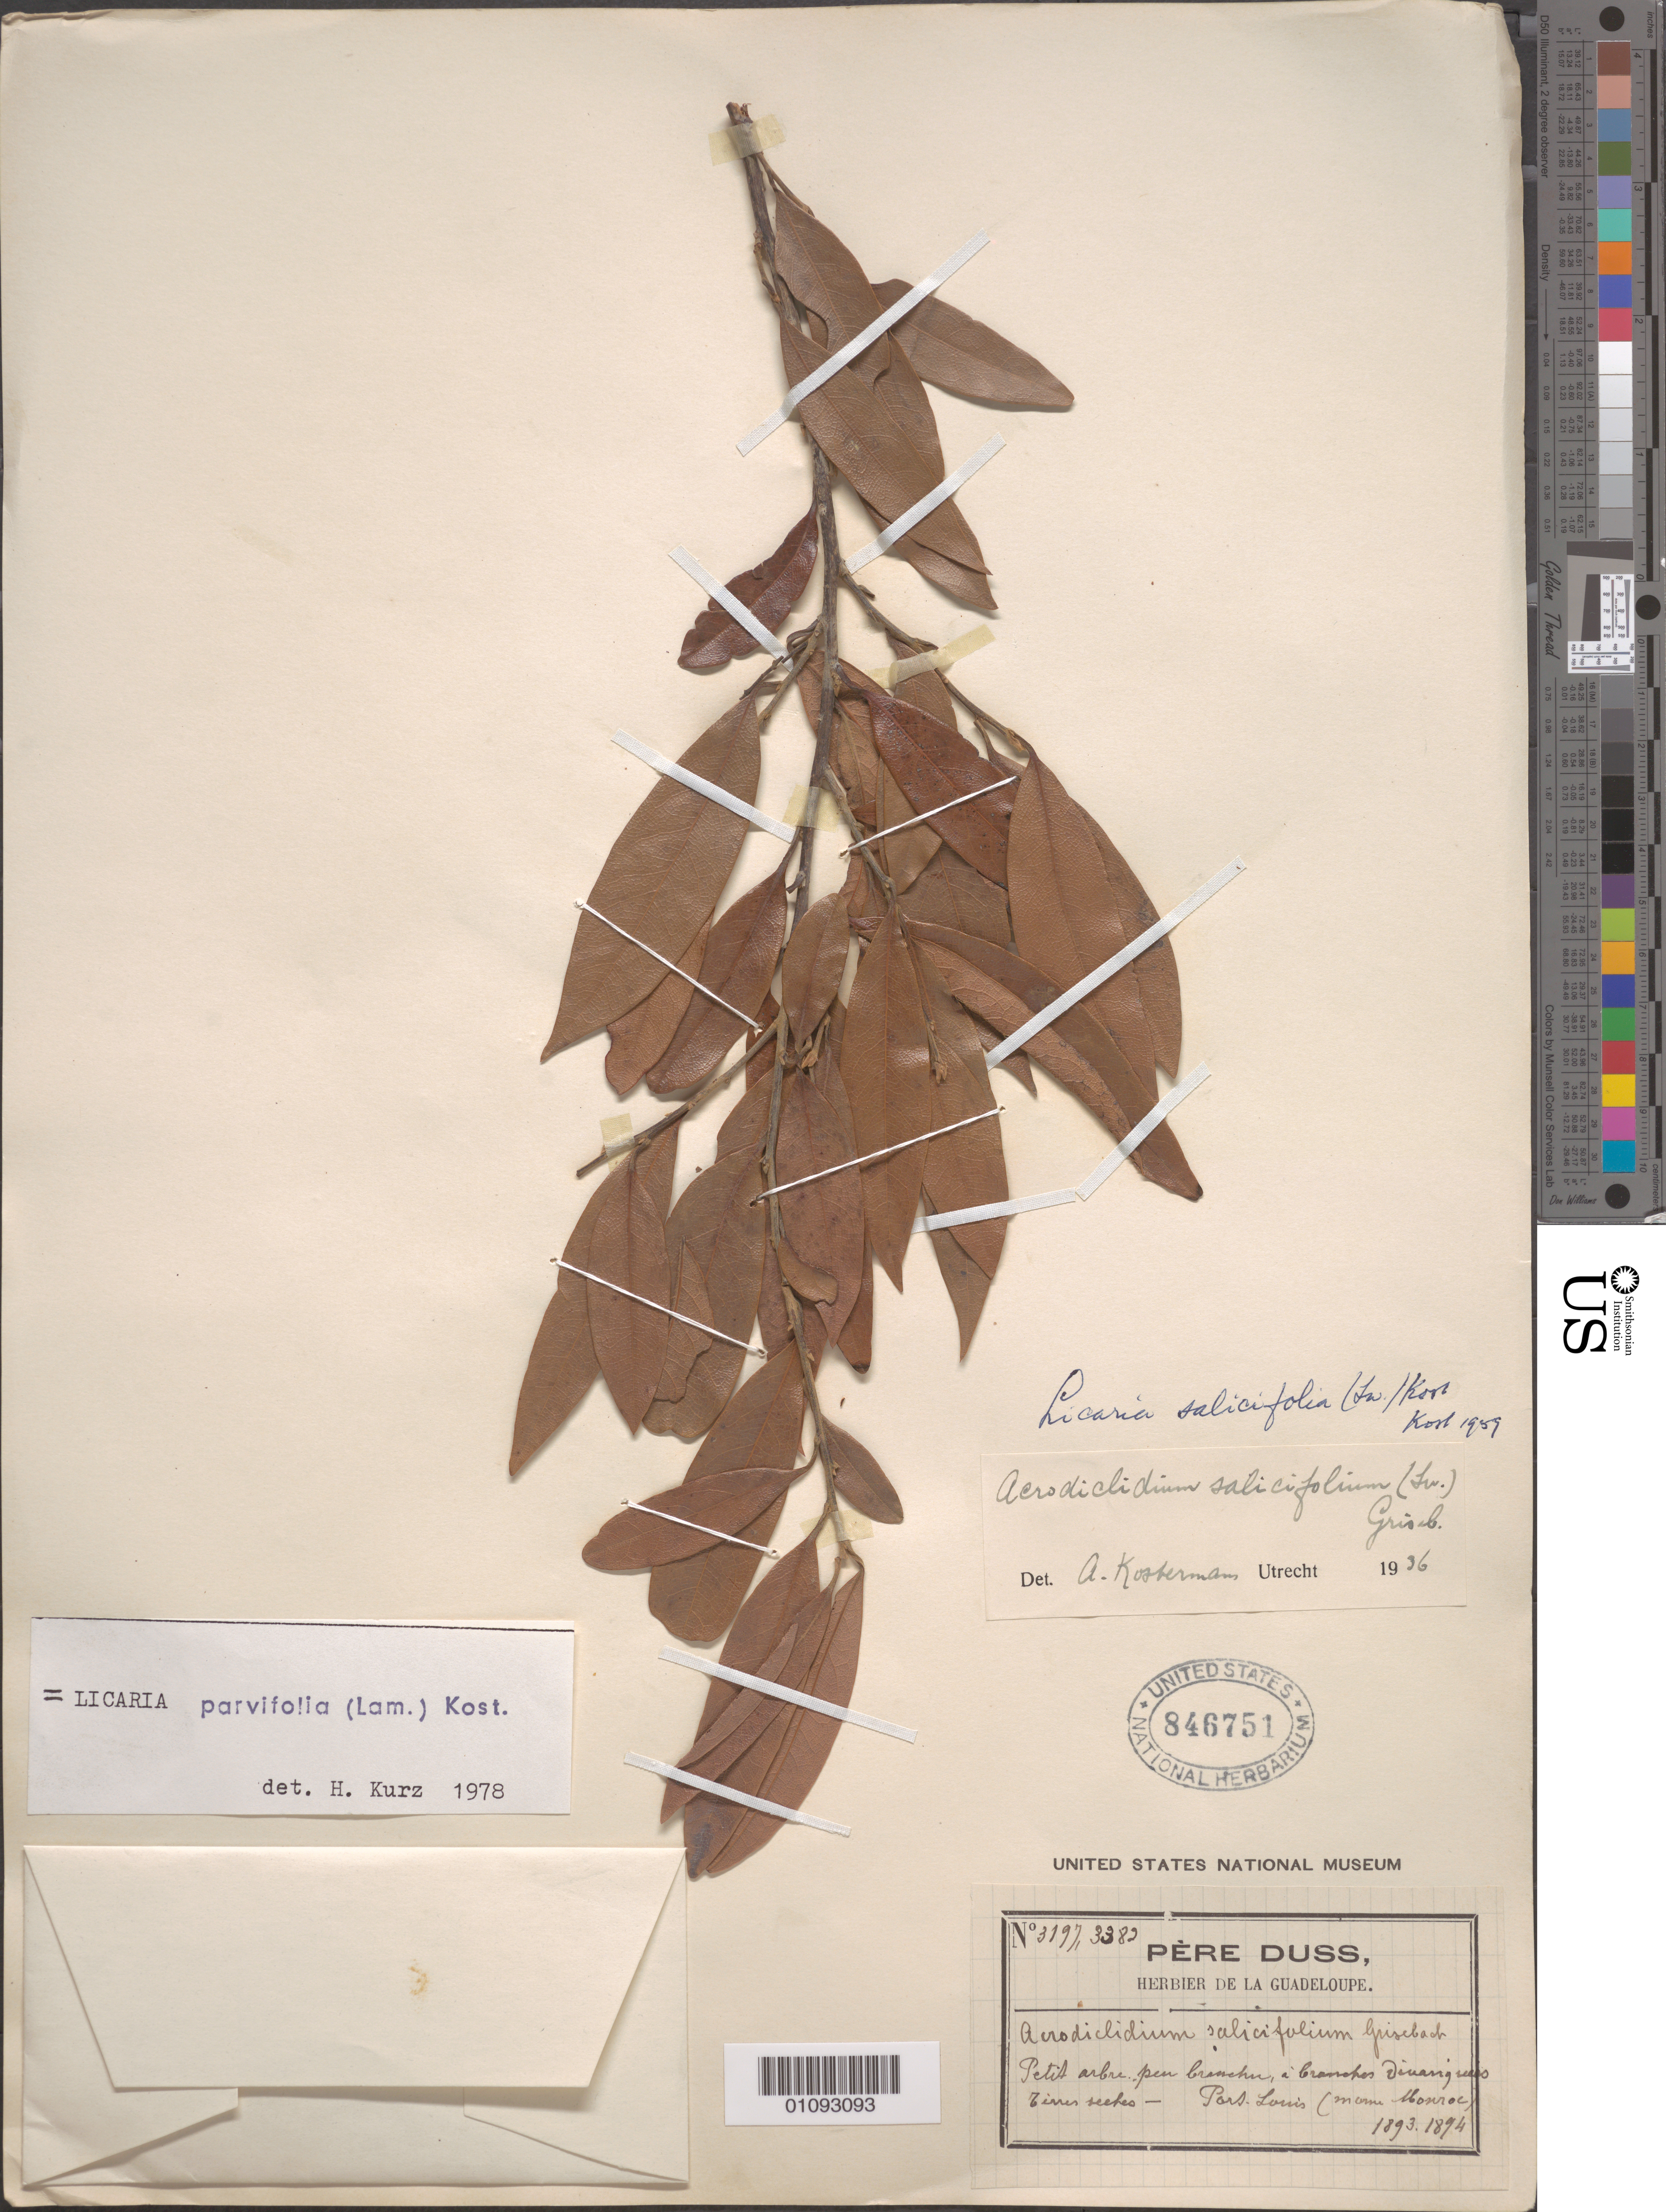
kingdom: Plantae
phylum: Tracheophyta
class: Magnoliopsida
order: Laurales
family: Lauraceae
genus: Licaria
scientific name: Licaria parvifolia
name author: (Lam.) Kosterm. ex León & Alain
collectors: Père Duss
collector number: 3382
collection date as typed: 1894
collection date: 1894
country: Guadeloupe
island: Basse Terre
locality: Port-Louis.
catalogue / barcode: US 846751